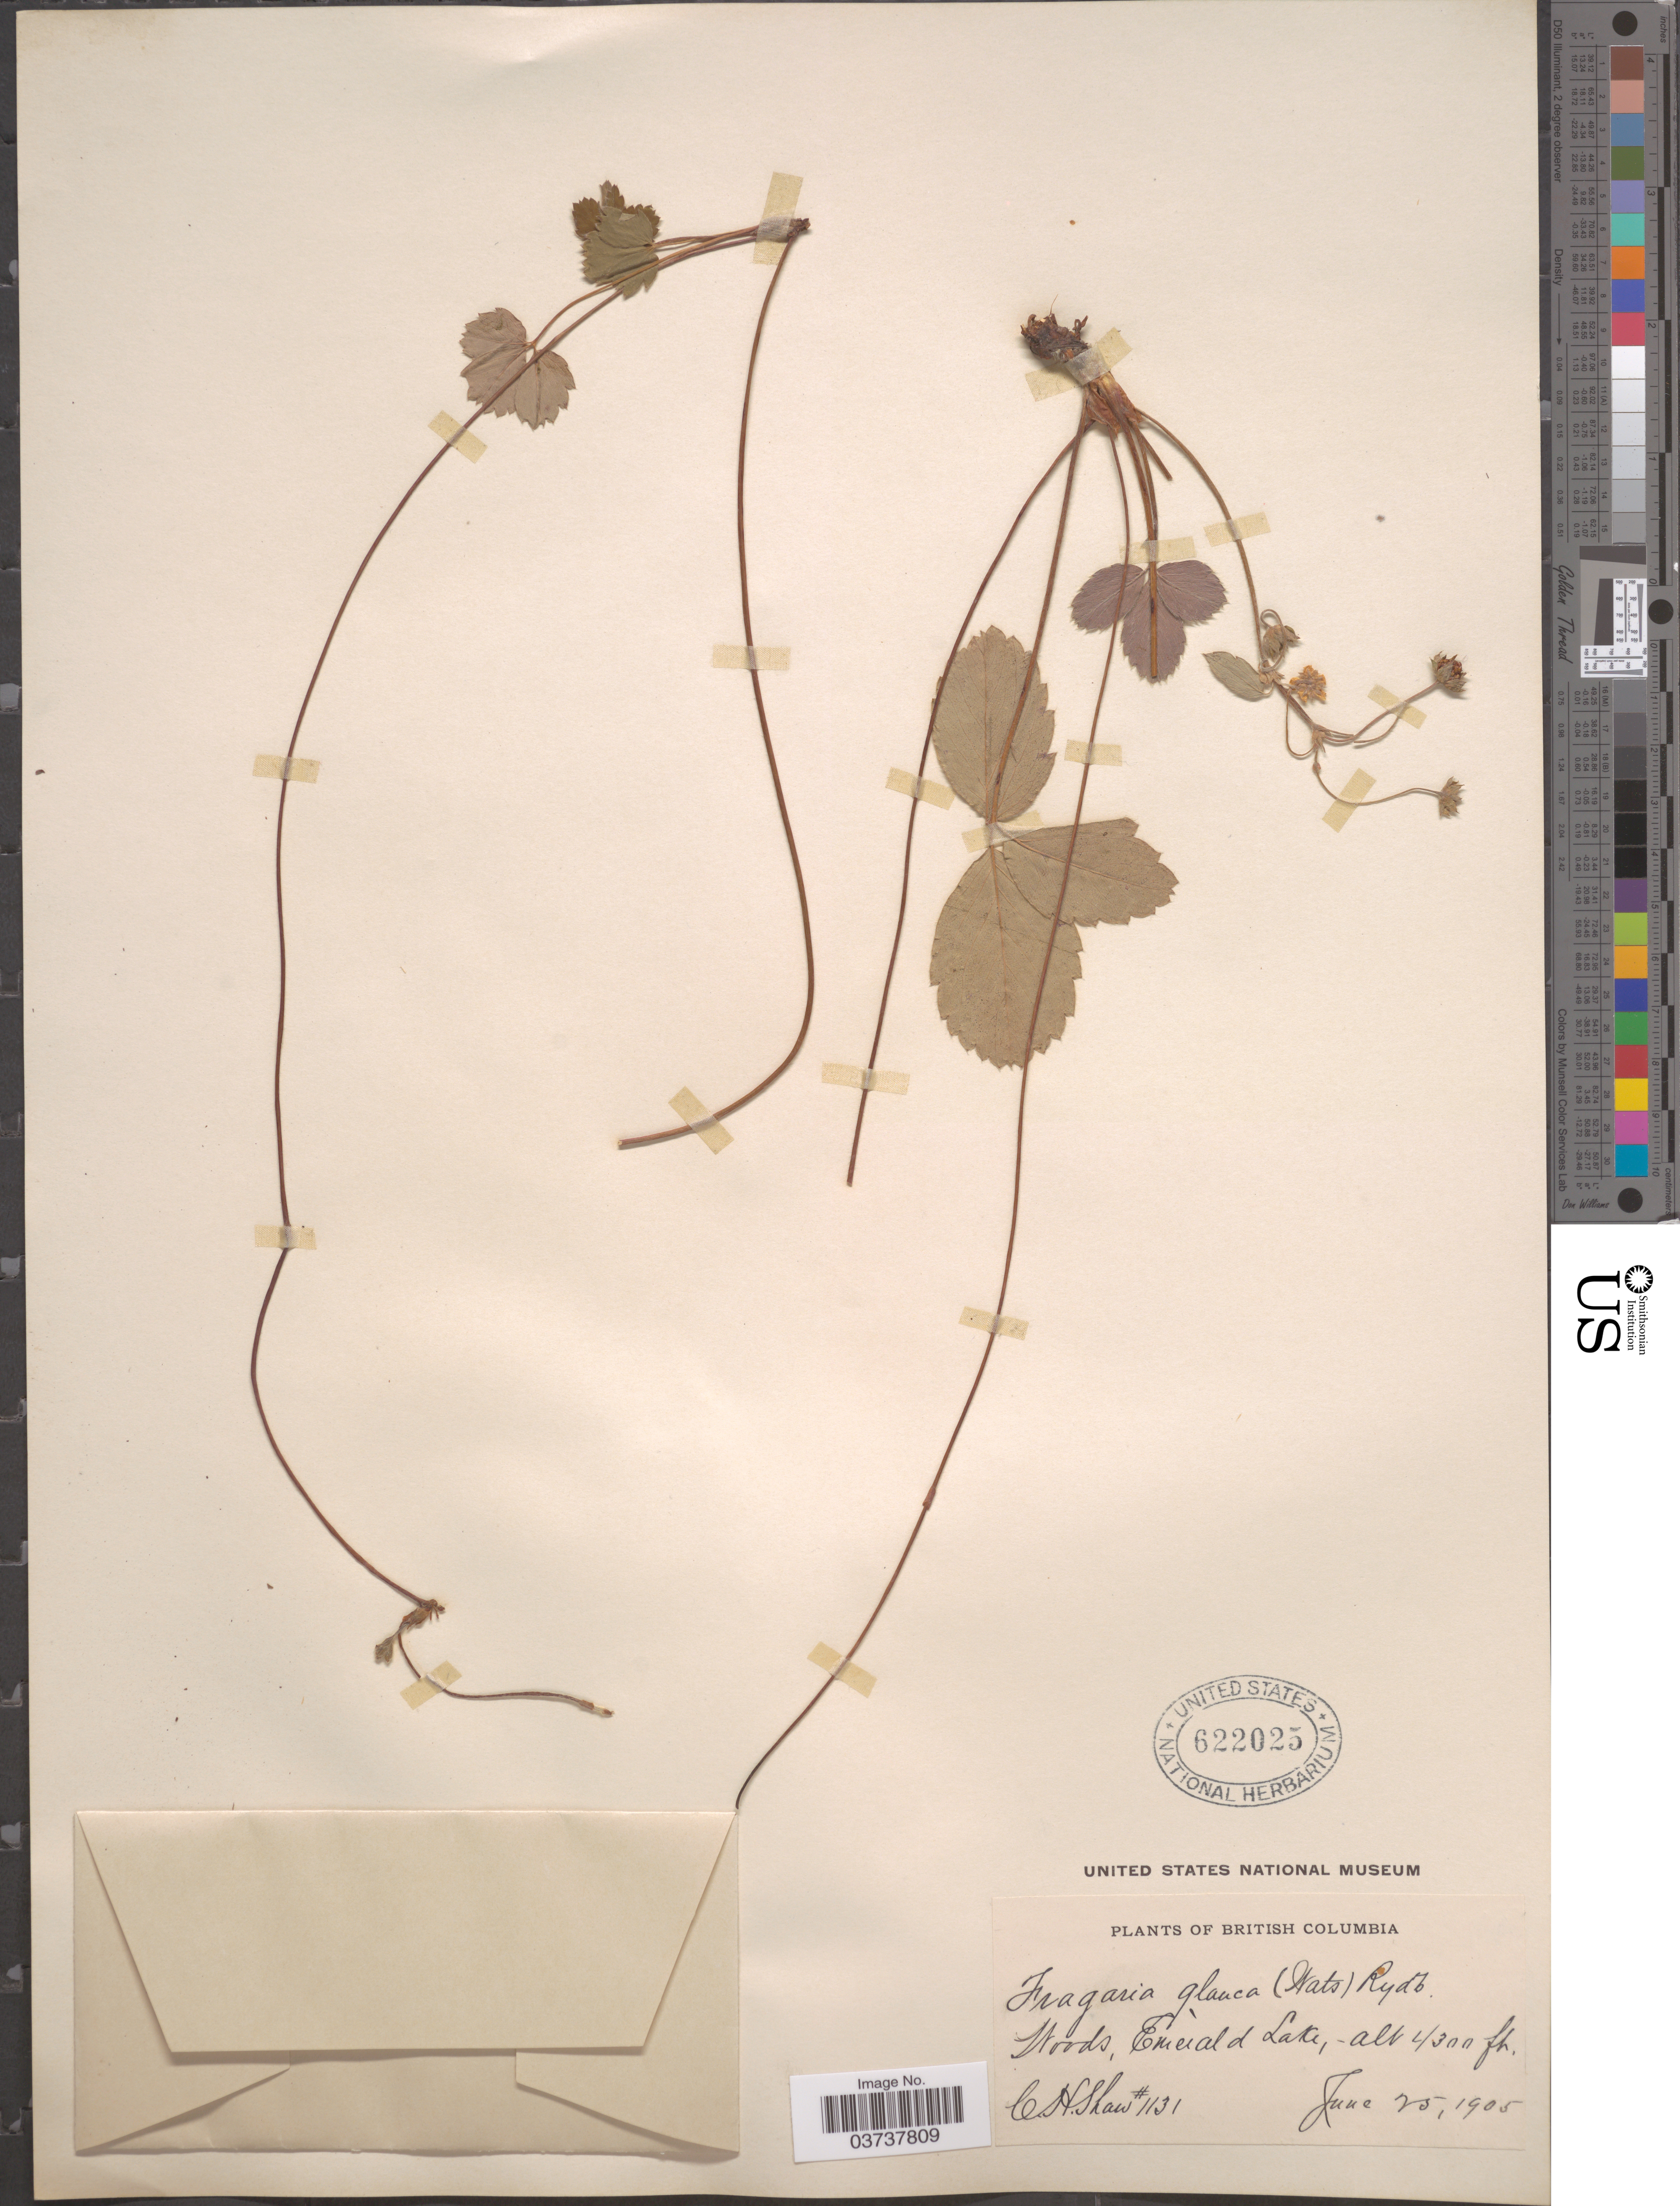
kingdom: Plantae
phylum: Tracheophyta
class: Magnoliopsida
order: Rosales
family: Rosaceae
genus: Fragaria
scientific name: Fragaria virginiana subsp. glauca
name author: (S. Watson) Staudt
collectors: C. H. Shaw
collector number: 1131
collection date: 1905-06-25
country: Canada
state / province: British Columbia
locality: Woods, Emerald Lake.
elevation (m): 1311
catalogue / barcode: US 622025